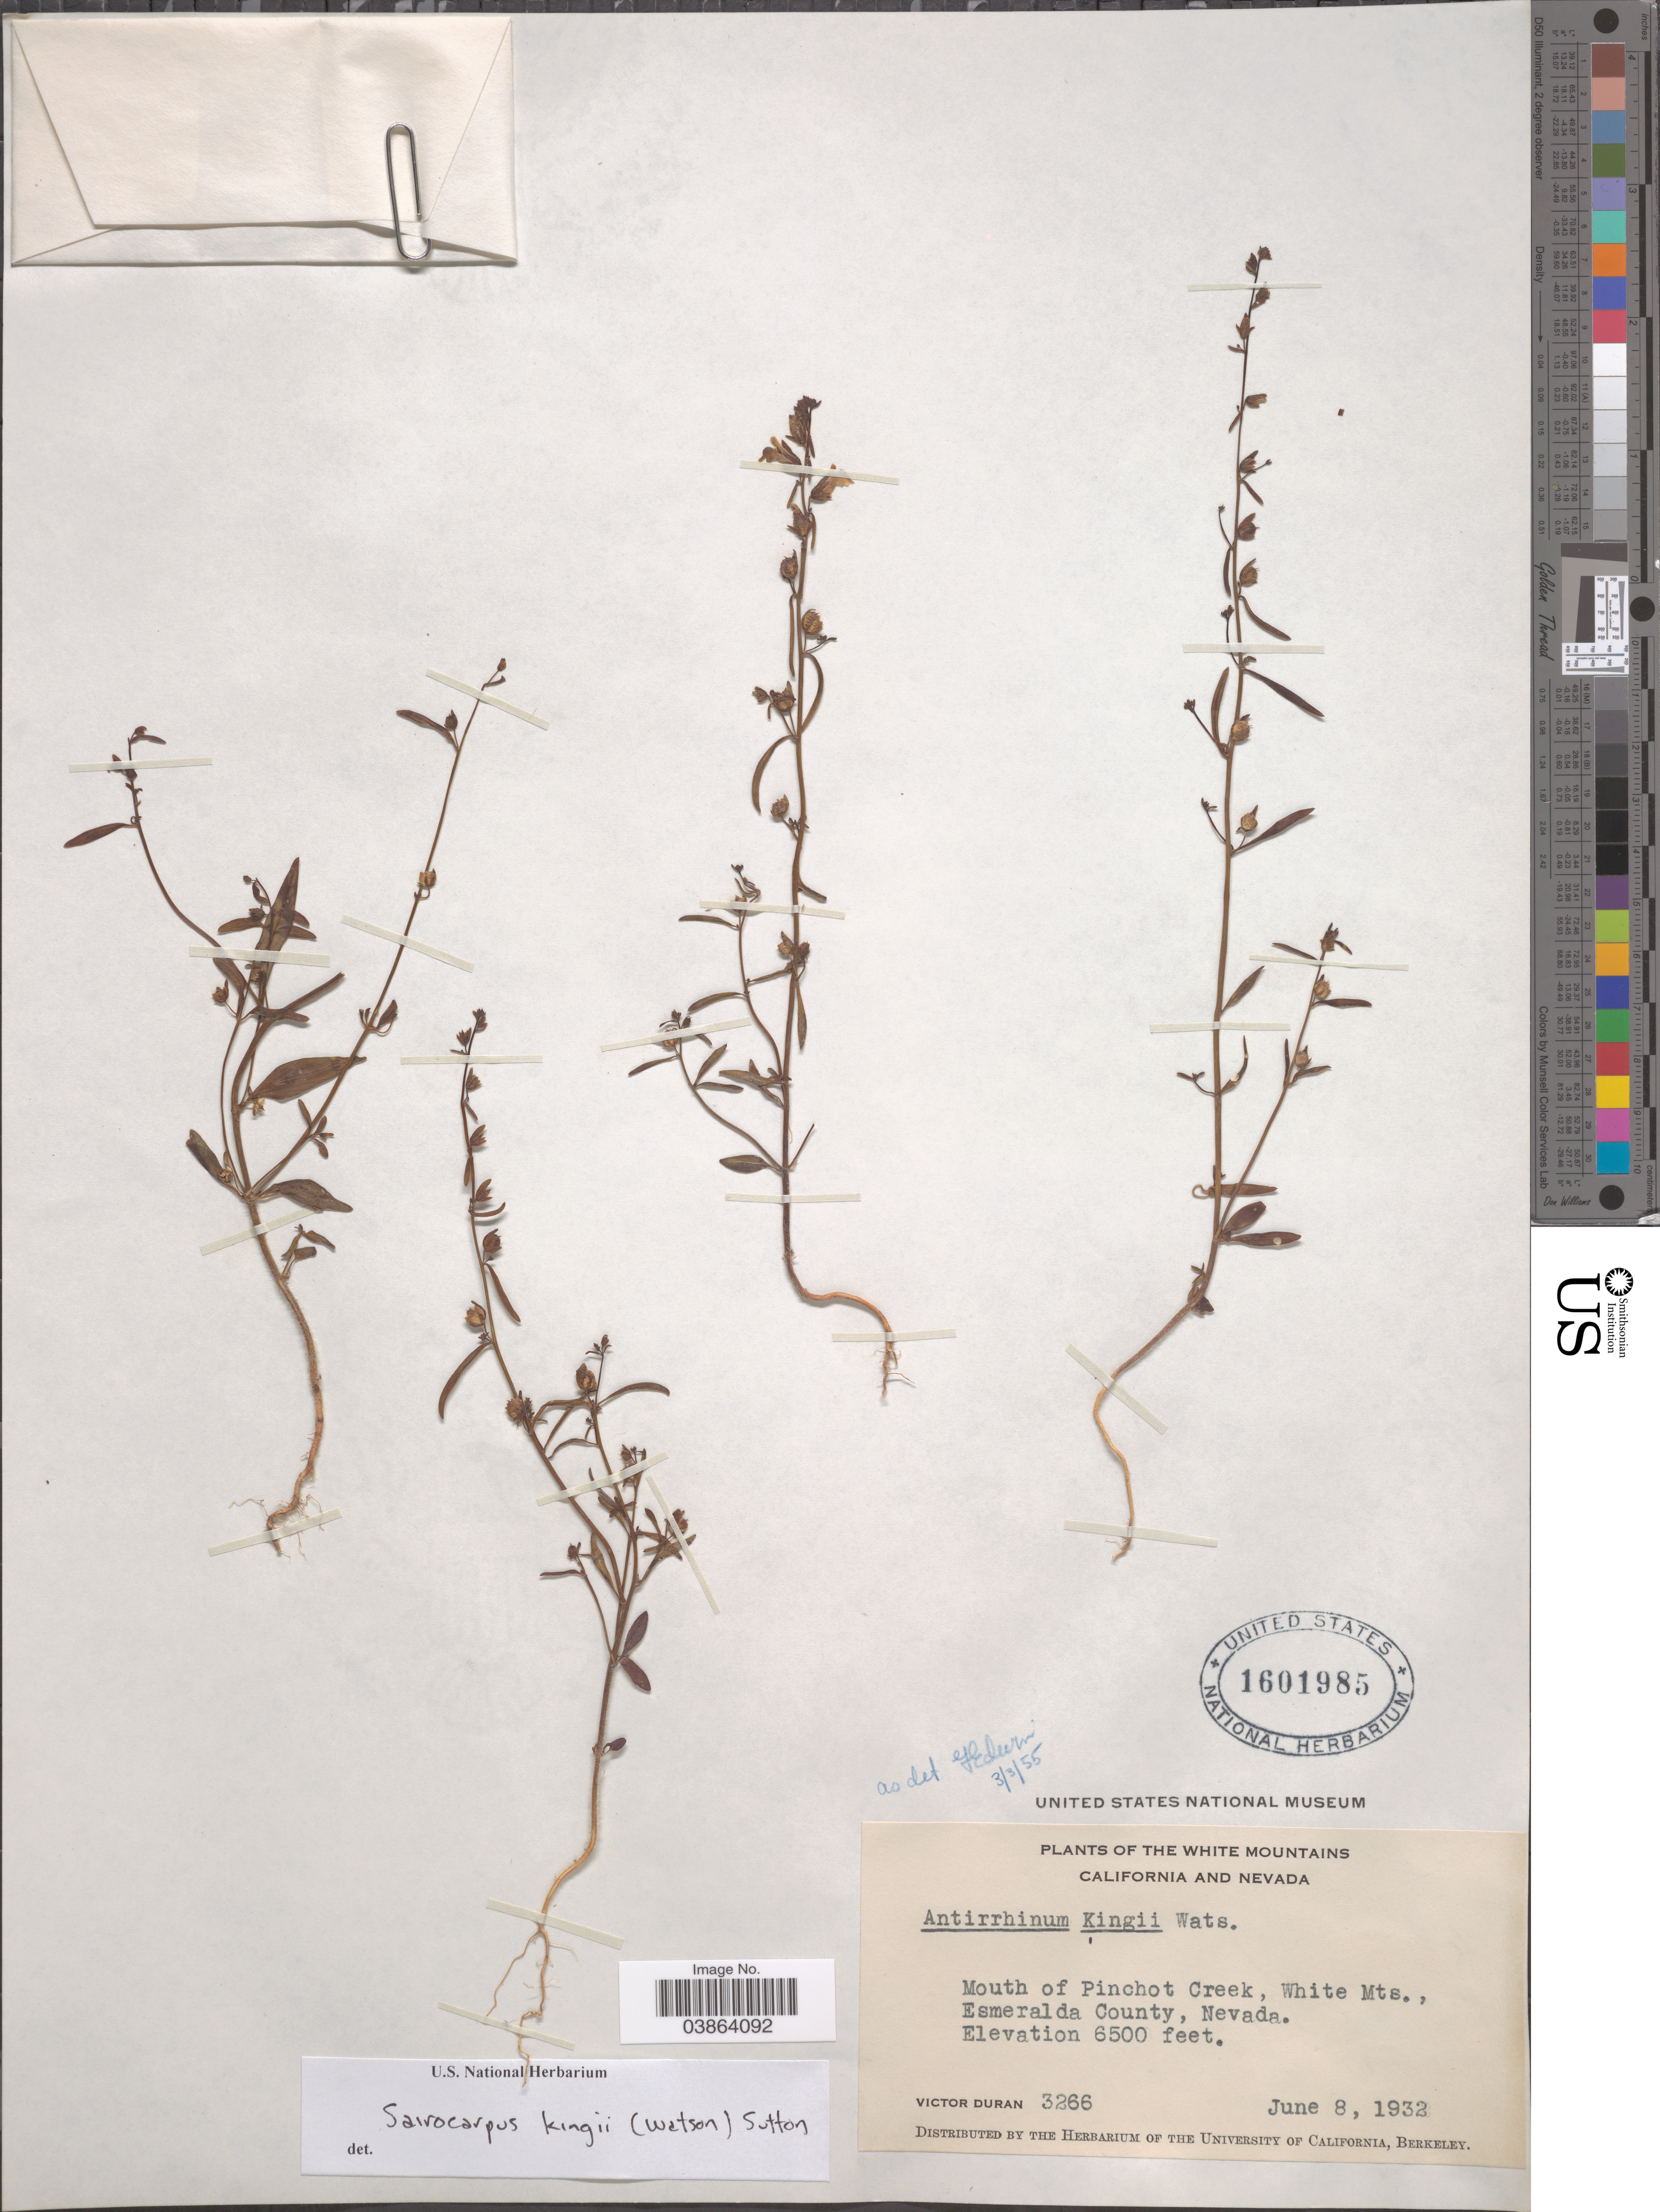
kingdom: Plantae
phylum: Tracheophyta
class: Magnoliopsida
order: Lamiales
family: Plantaginaceae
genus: Sairocarpus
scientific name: Sairocarpus kingii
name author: (S. Watson) D.A. Sutton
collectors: V. Duran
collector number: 3266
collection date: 1932-06-08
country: United States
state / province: Nevada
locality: The White Mountains. Mouth of Pinchot Creek, White Mts., Esmeralda County.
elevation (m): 1981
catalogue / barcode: US 1601985